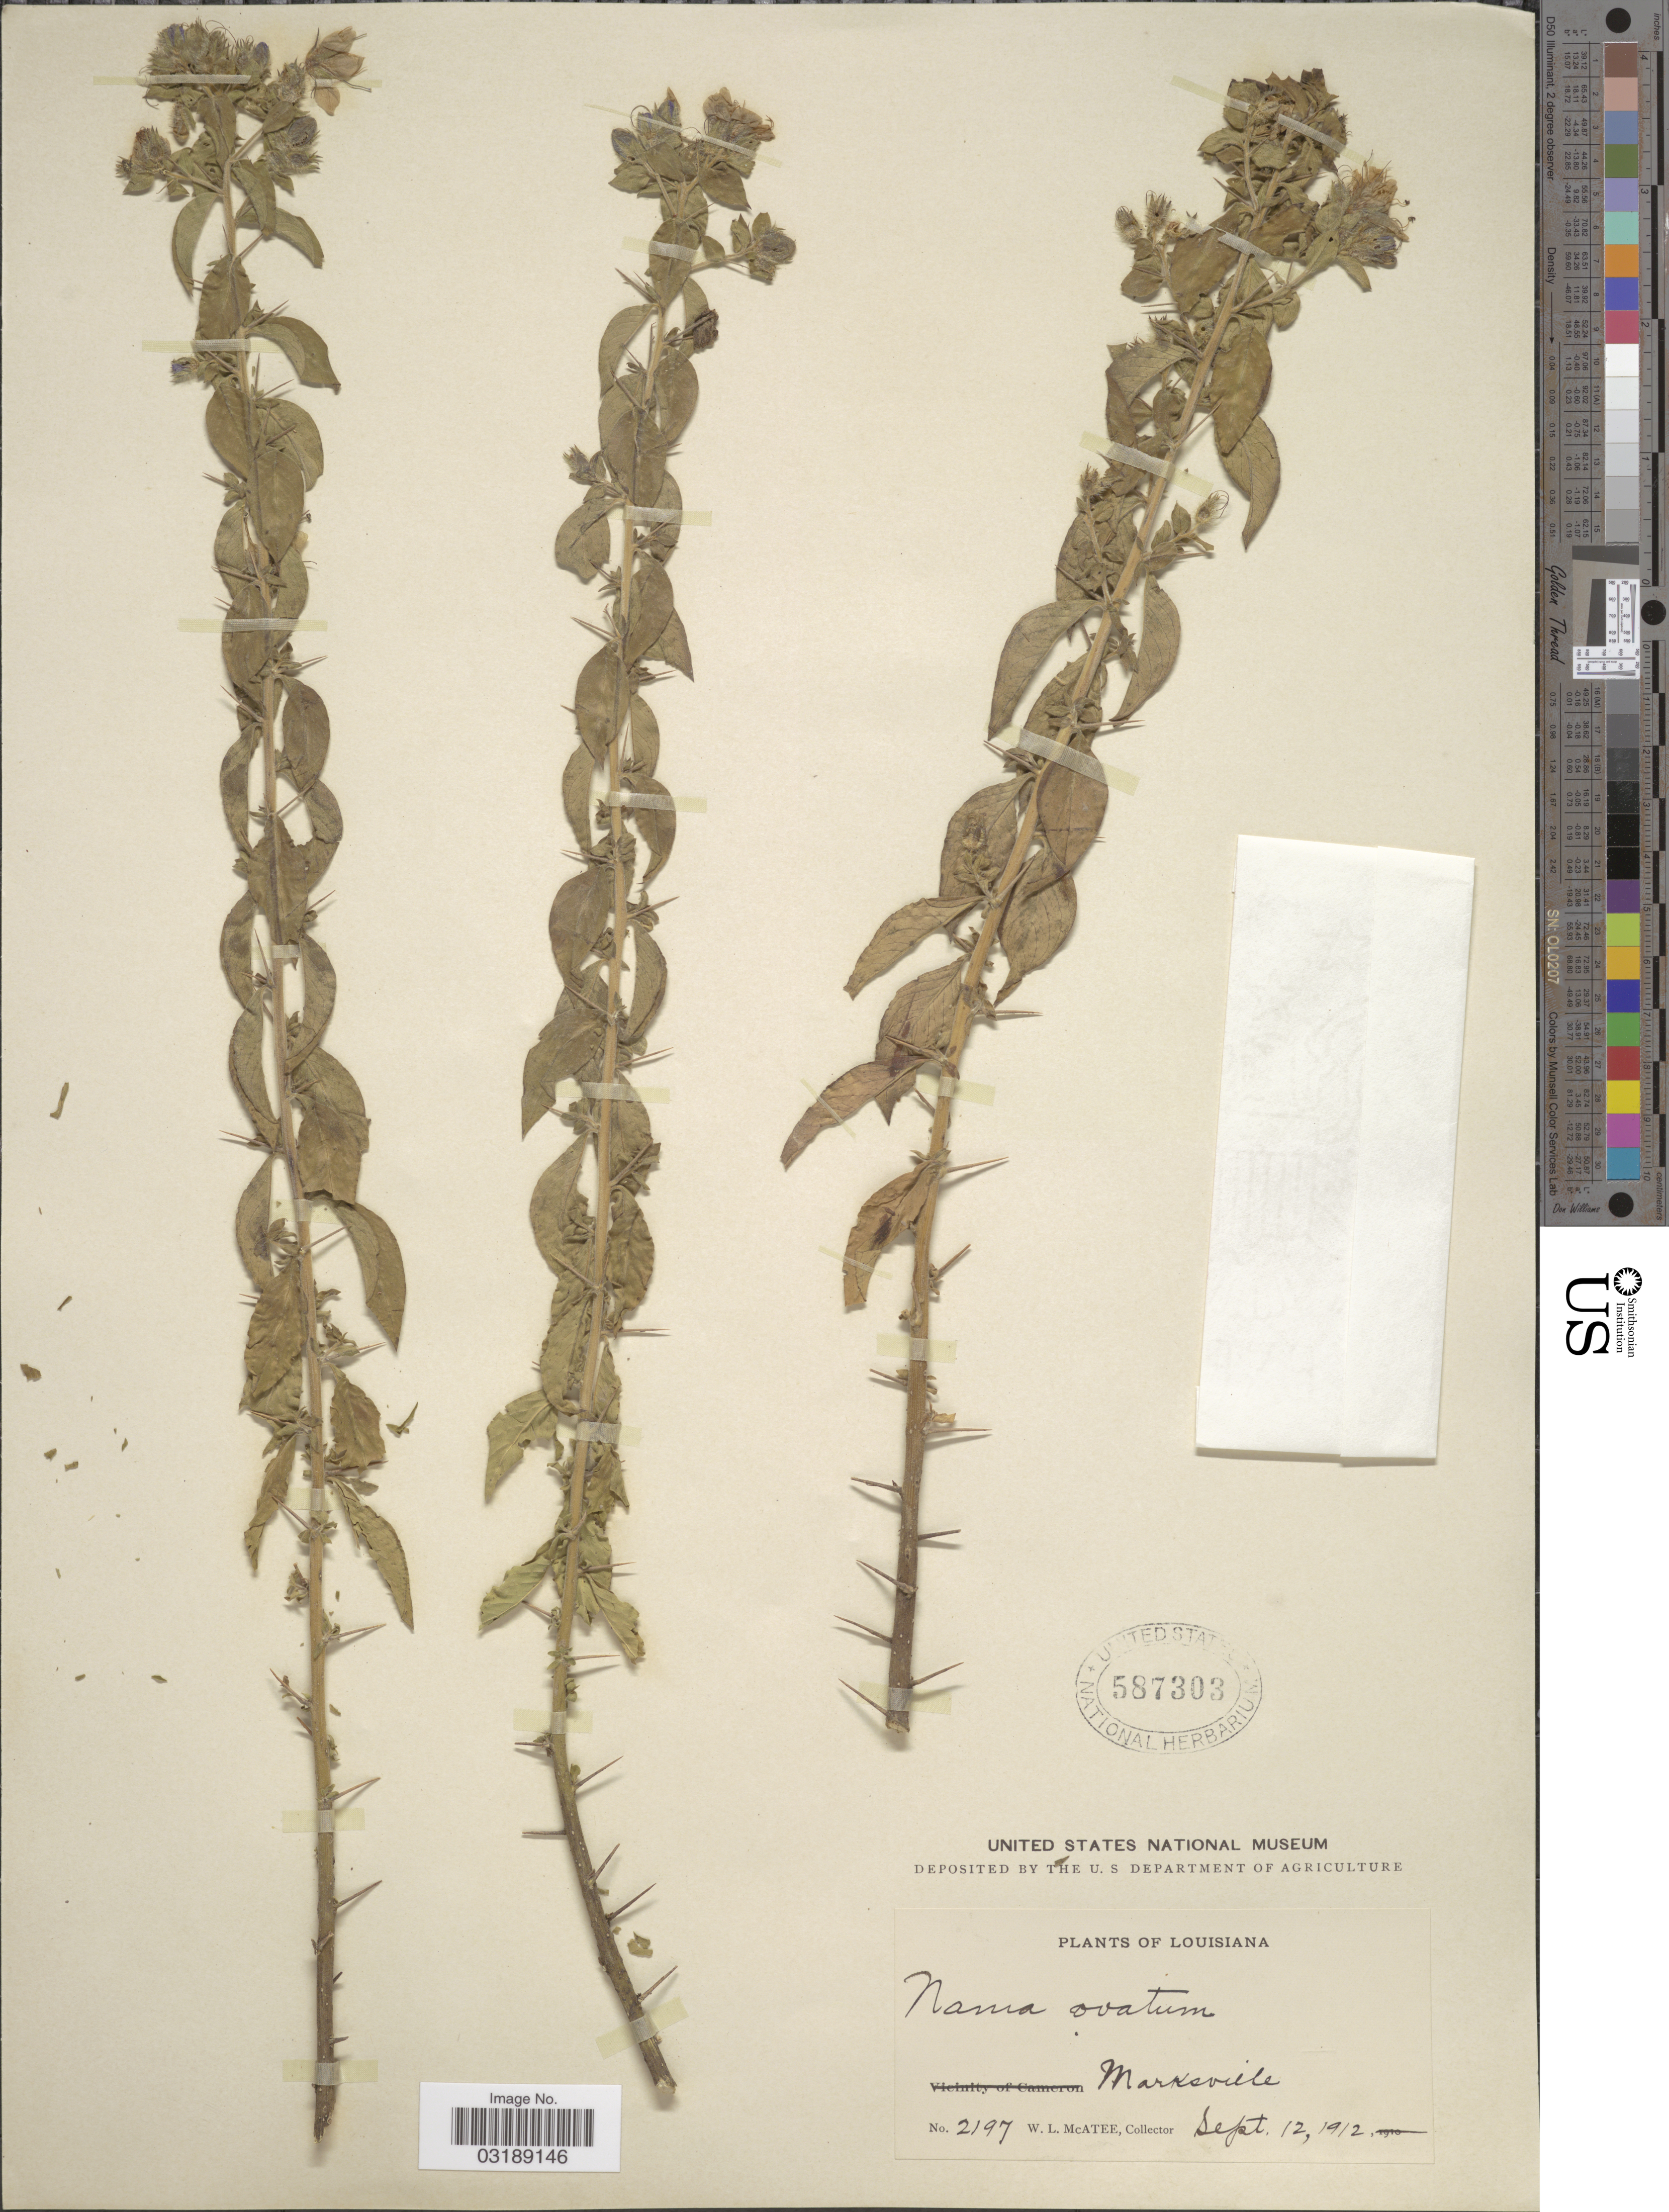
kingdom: Plantae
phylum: Tracheophyta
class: Magnoliopsida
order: Boraginales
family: Namaceae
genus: Nama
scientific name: Nama ovata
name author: (Nutt. ex Choisy) Britton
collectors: W. McAtee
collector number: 2197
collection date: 1912-09-12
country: United States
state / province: Louisiana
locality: Marksville.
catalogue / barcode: US 587303